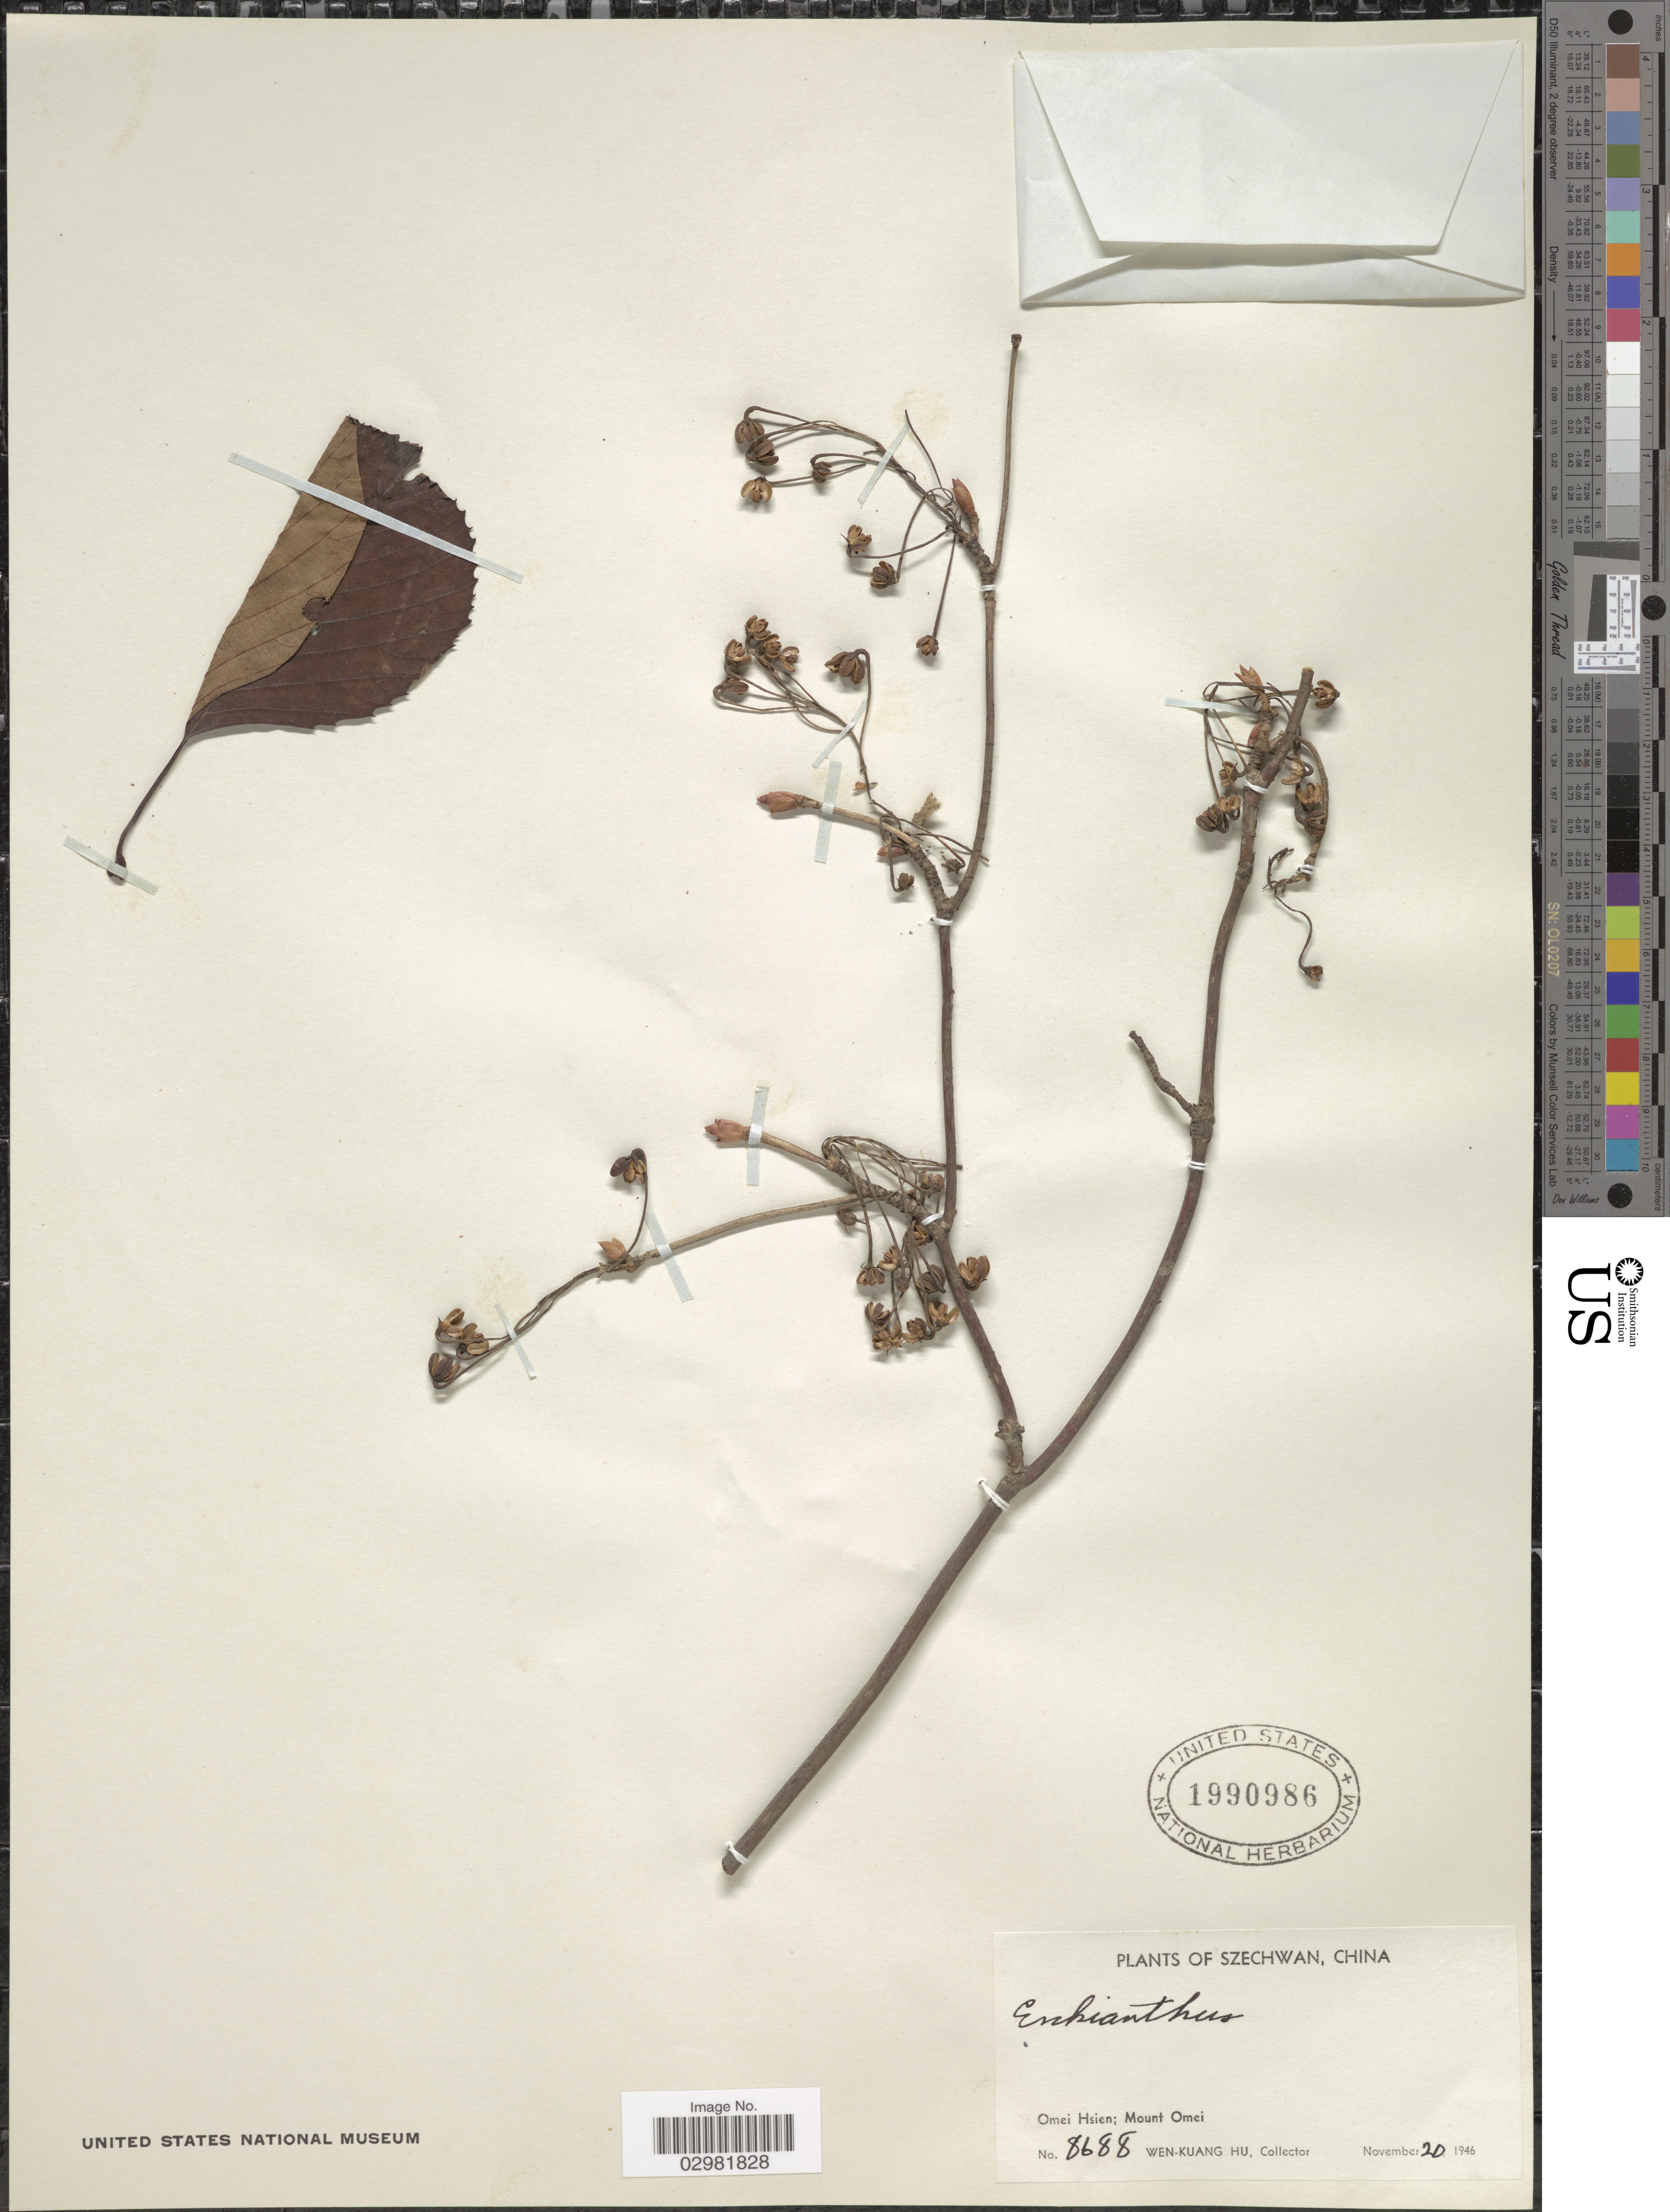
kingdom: Plantae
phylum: Tracheophyta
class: Magnoliopsida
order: Ericales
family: Ericaceae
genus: Enkianthus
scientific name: Enkianthus sp.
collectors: W. K. Hu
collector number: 8688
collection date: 1946-11-20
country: China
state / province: Sichuan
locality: Szechwan. Omei Hsien; Mount Omei.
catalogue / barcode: US 1990986